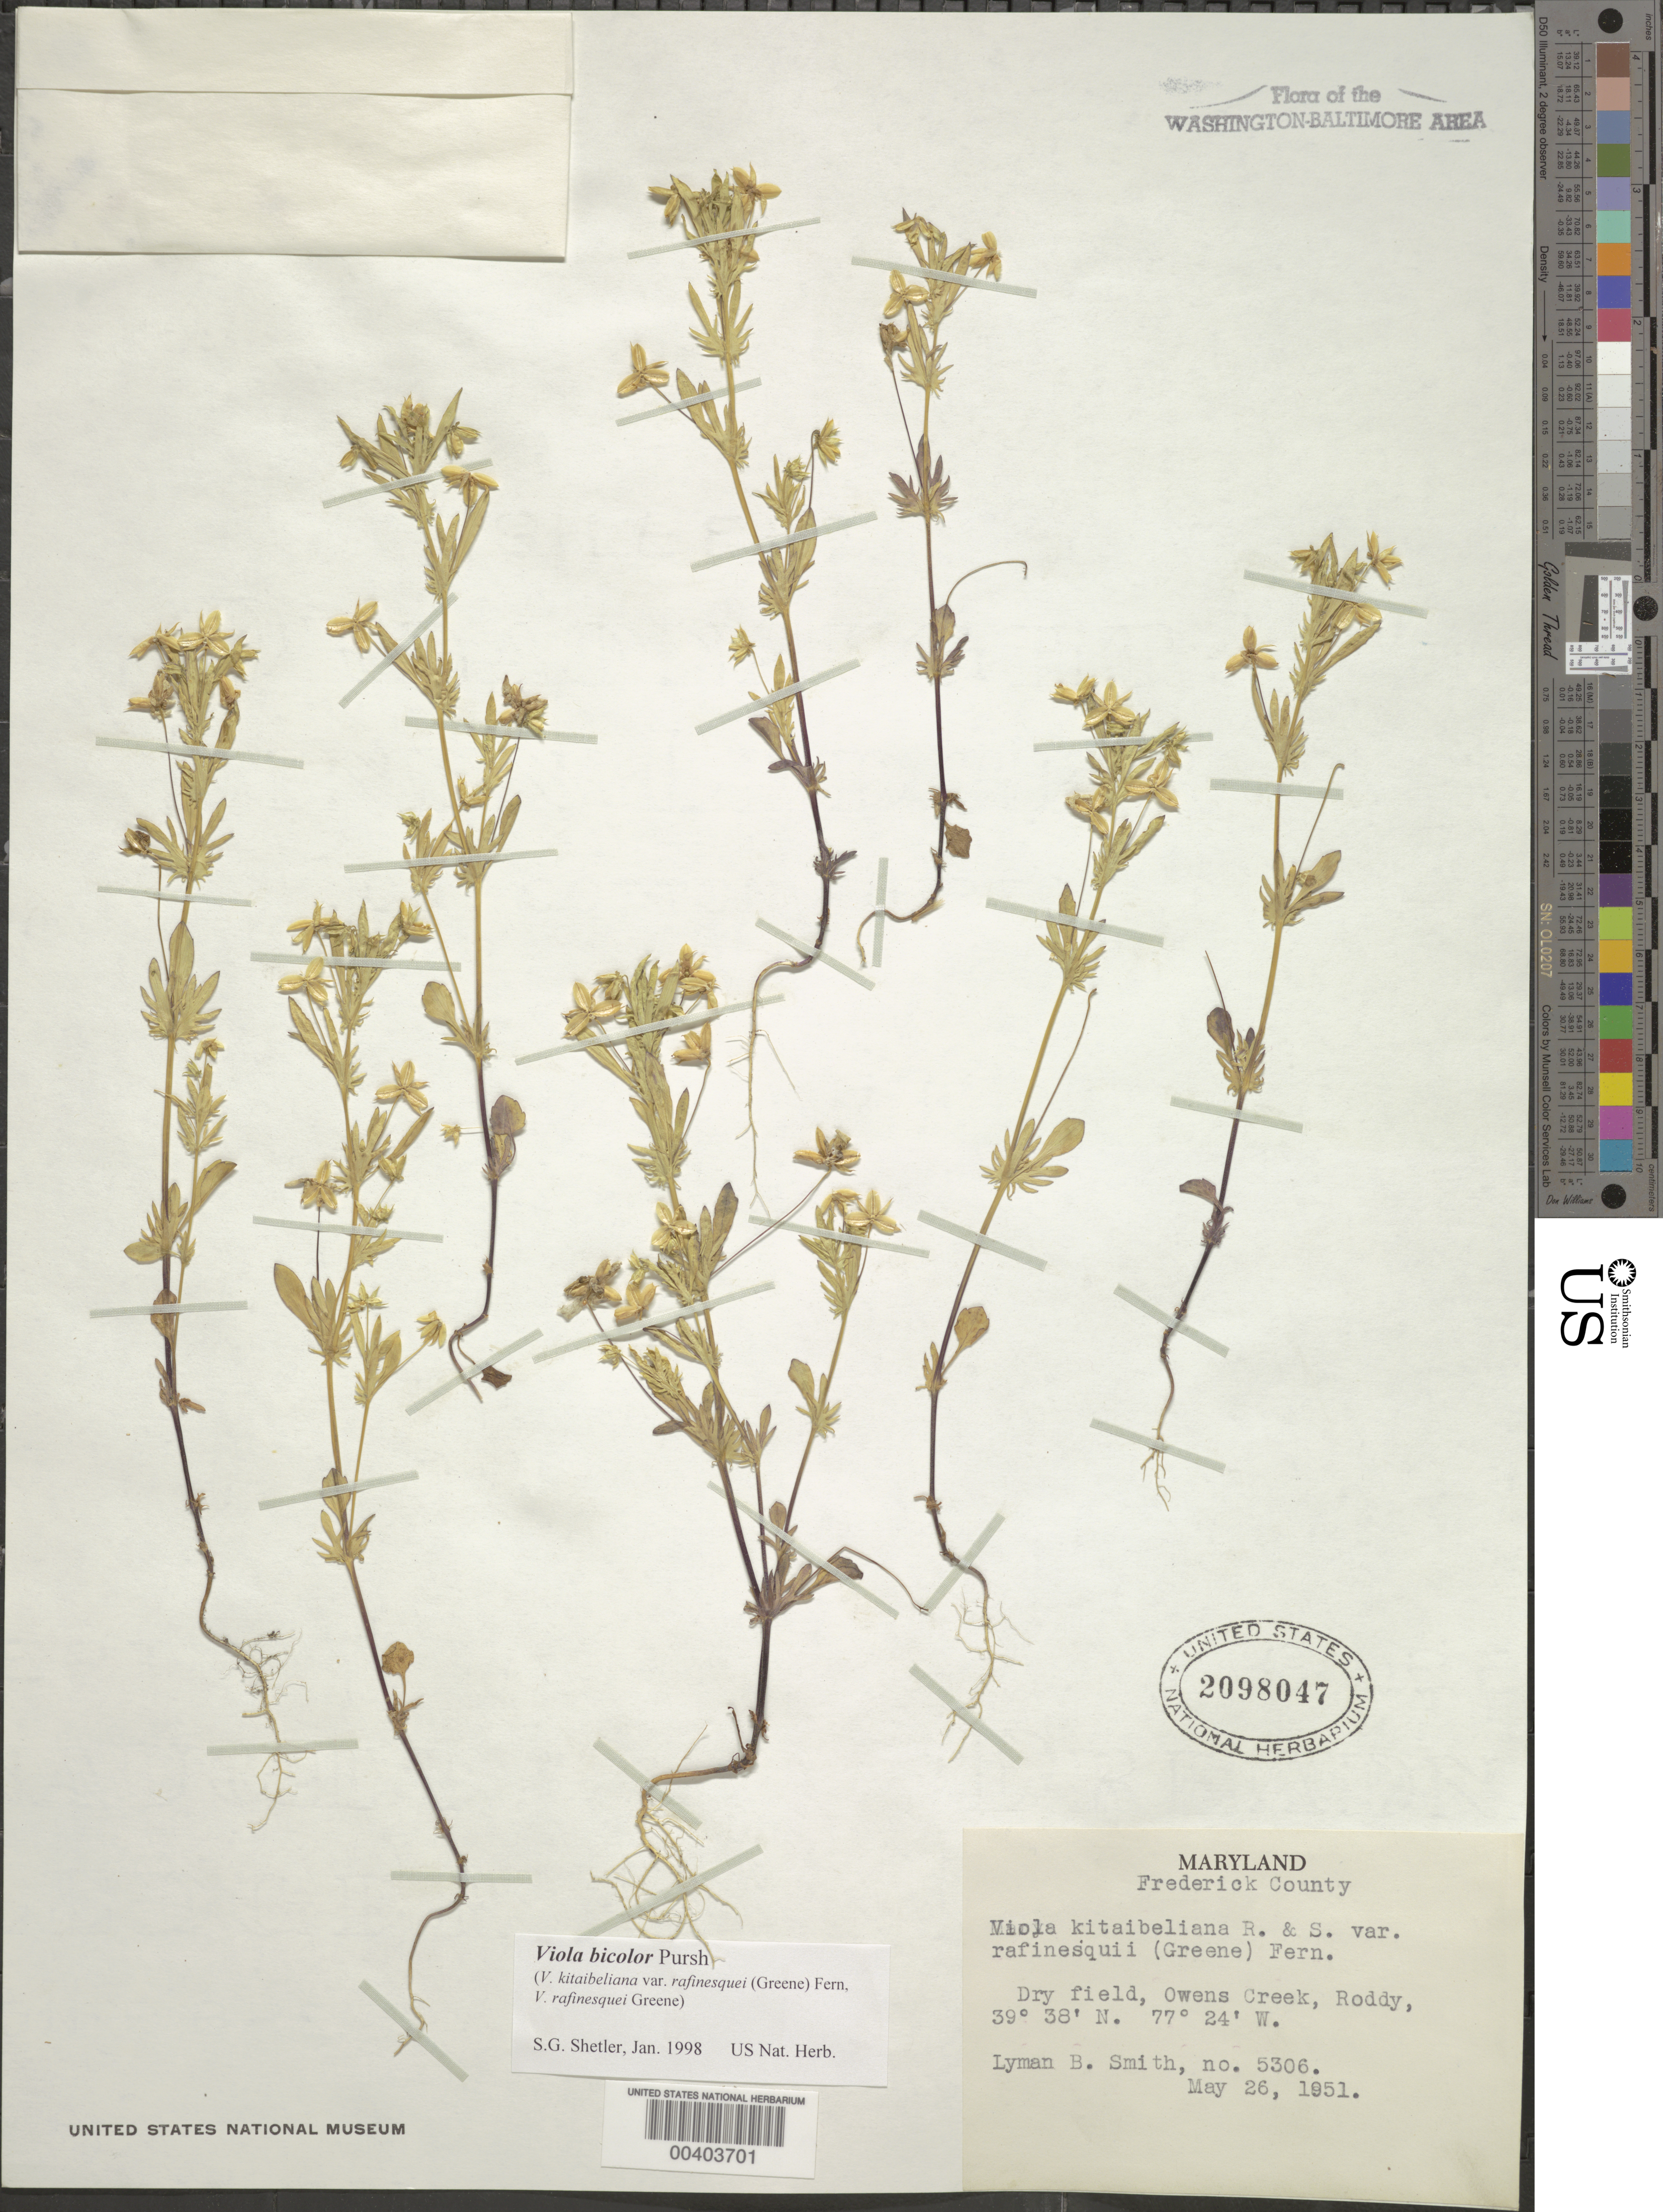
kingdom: Plantae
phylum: Tracheophyta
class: Magnoliopsida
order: Malpighiales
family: Violaceae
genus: Viola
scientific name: Viola bicolor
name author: Pursh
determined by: Shetler, Stanwyn G., (US), NMNH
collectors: L. Smith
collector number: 5306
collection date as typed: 26 May 1951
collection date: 1951-05-26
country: United States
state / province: Maryland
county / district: Frederick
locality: Owens Creek, Roddy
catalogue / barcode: US 2098047